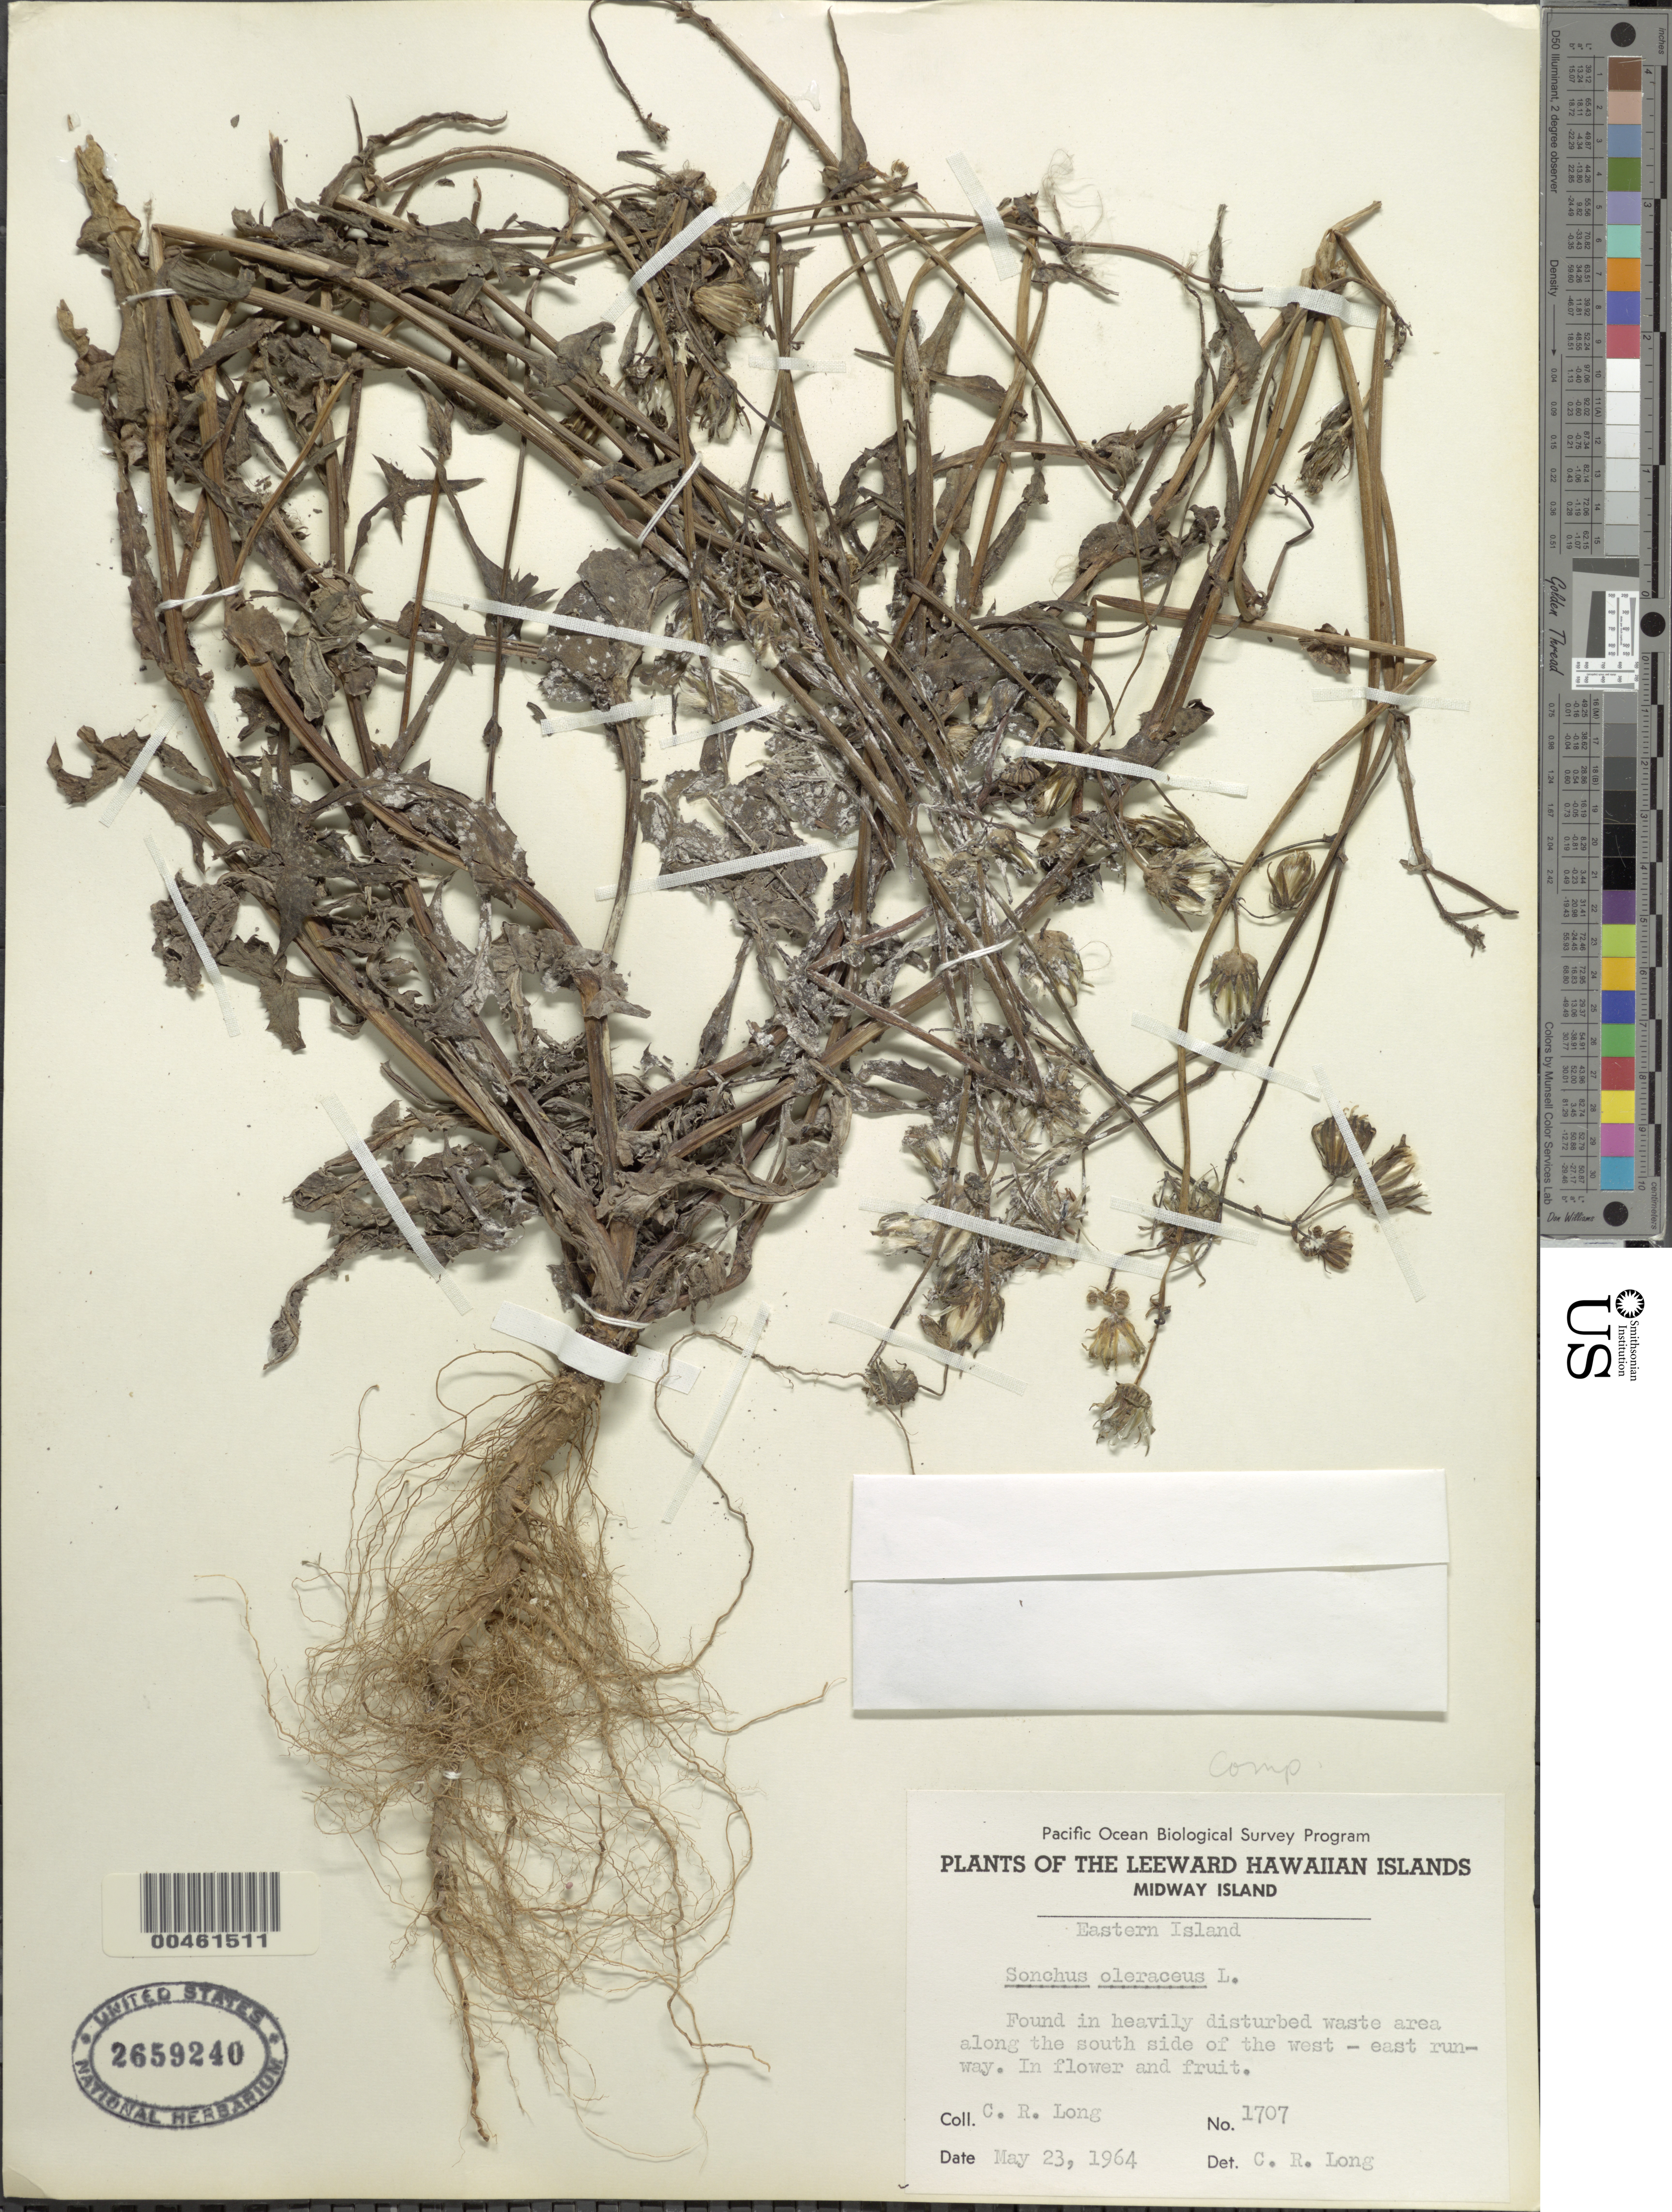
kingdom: Plantae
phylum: Tracheophyta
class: Magnoliopsida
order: Asterales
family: Asteraceae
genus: Sonchus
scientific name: Sonchus oleraceus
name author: L.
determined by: Long, C. R.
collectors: C. Long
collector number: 1707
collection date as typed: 23 May 1964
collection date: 1964-05-23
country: U.S. Administered Pacific Islands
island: Midway Atoll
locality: Eastern Islet, Midway Island, found in heavily disturbed waste area along the S side of the west-east runway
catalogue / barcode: US 2639240